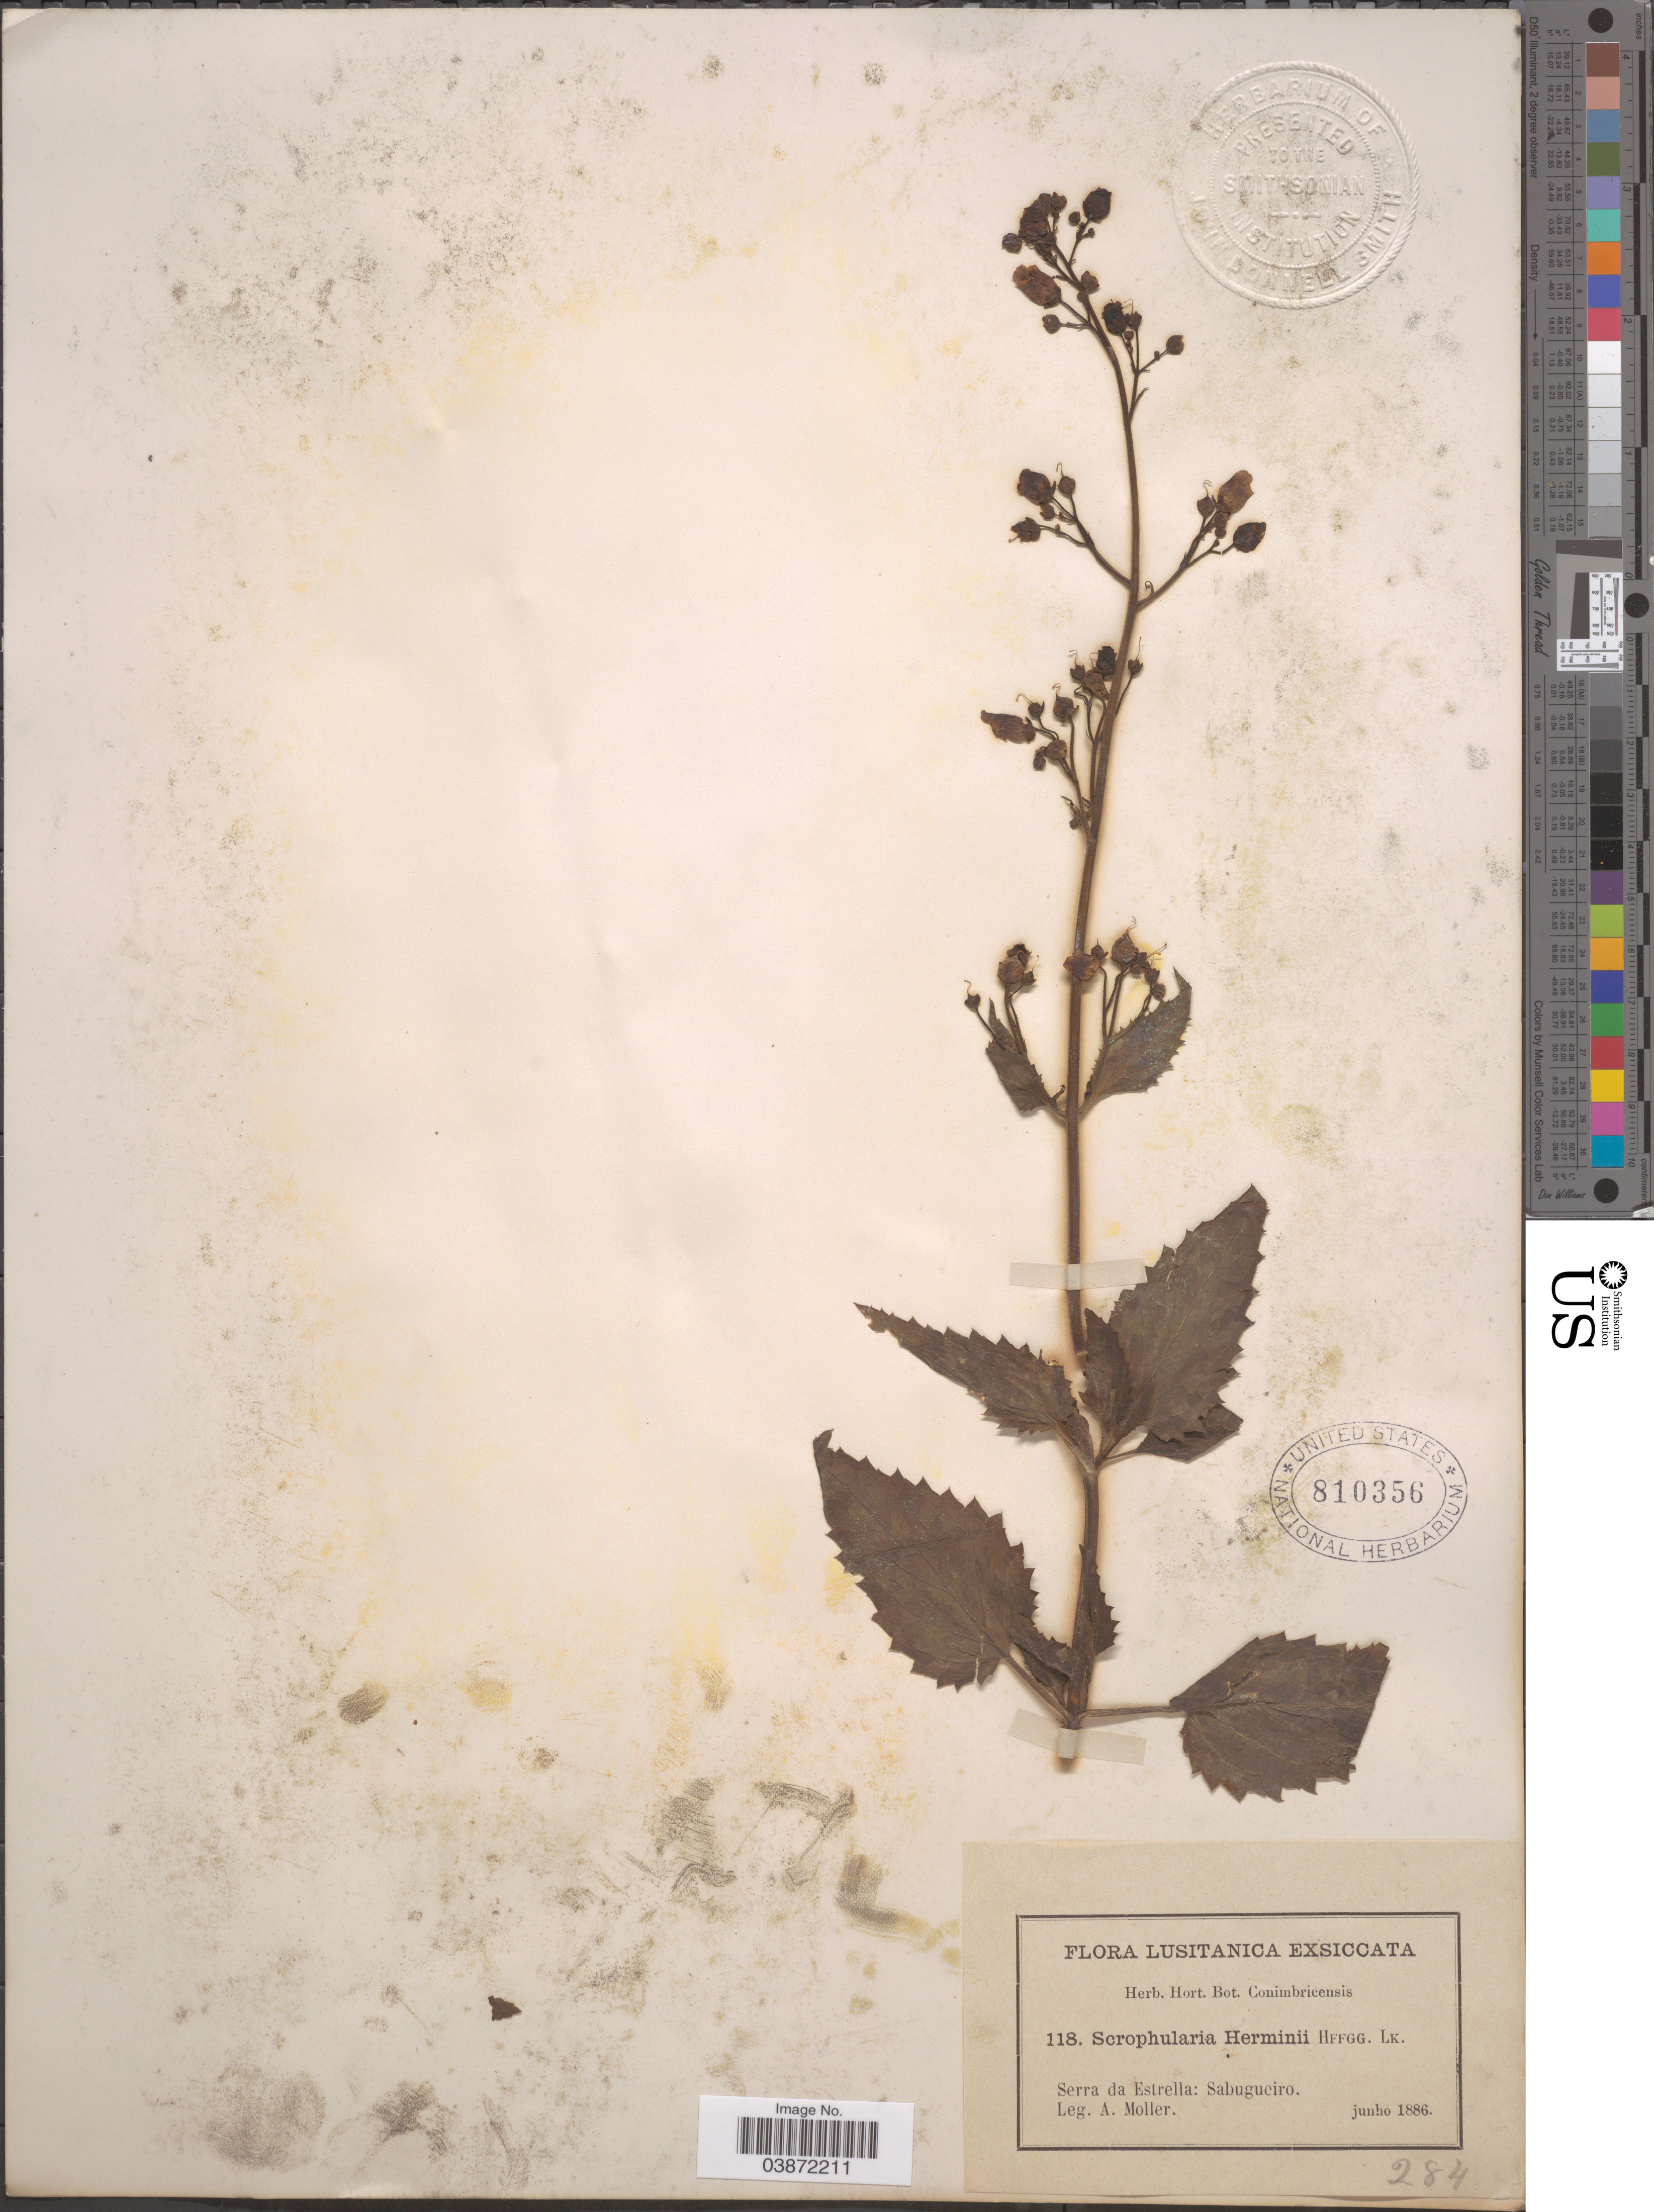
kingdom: Plantae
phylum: Tracheophyta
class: Magnoliopsida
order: Lamiales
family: Scrophulariaceae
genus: Scrophularia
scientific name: Scrophularia herminii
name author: Hoffmanns. & Link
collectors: A. Moller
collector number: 118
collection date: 1886-06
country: Portugal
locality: Lusitanica. Serra da Estrella: Sabugueiro.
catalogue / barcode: US 810356